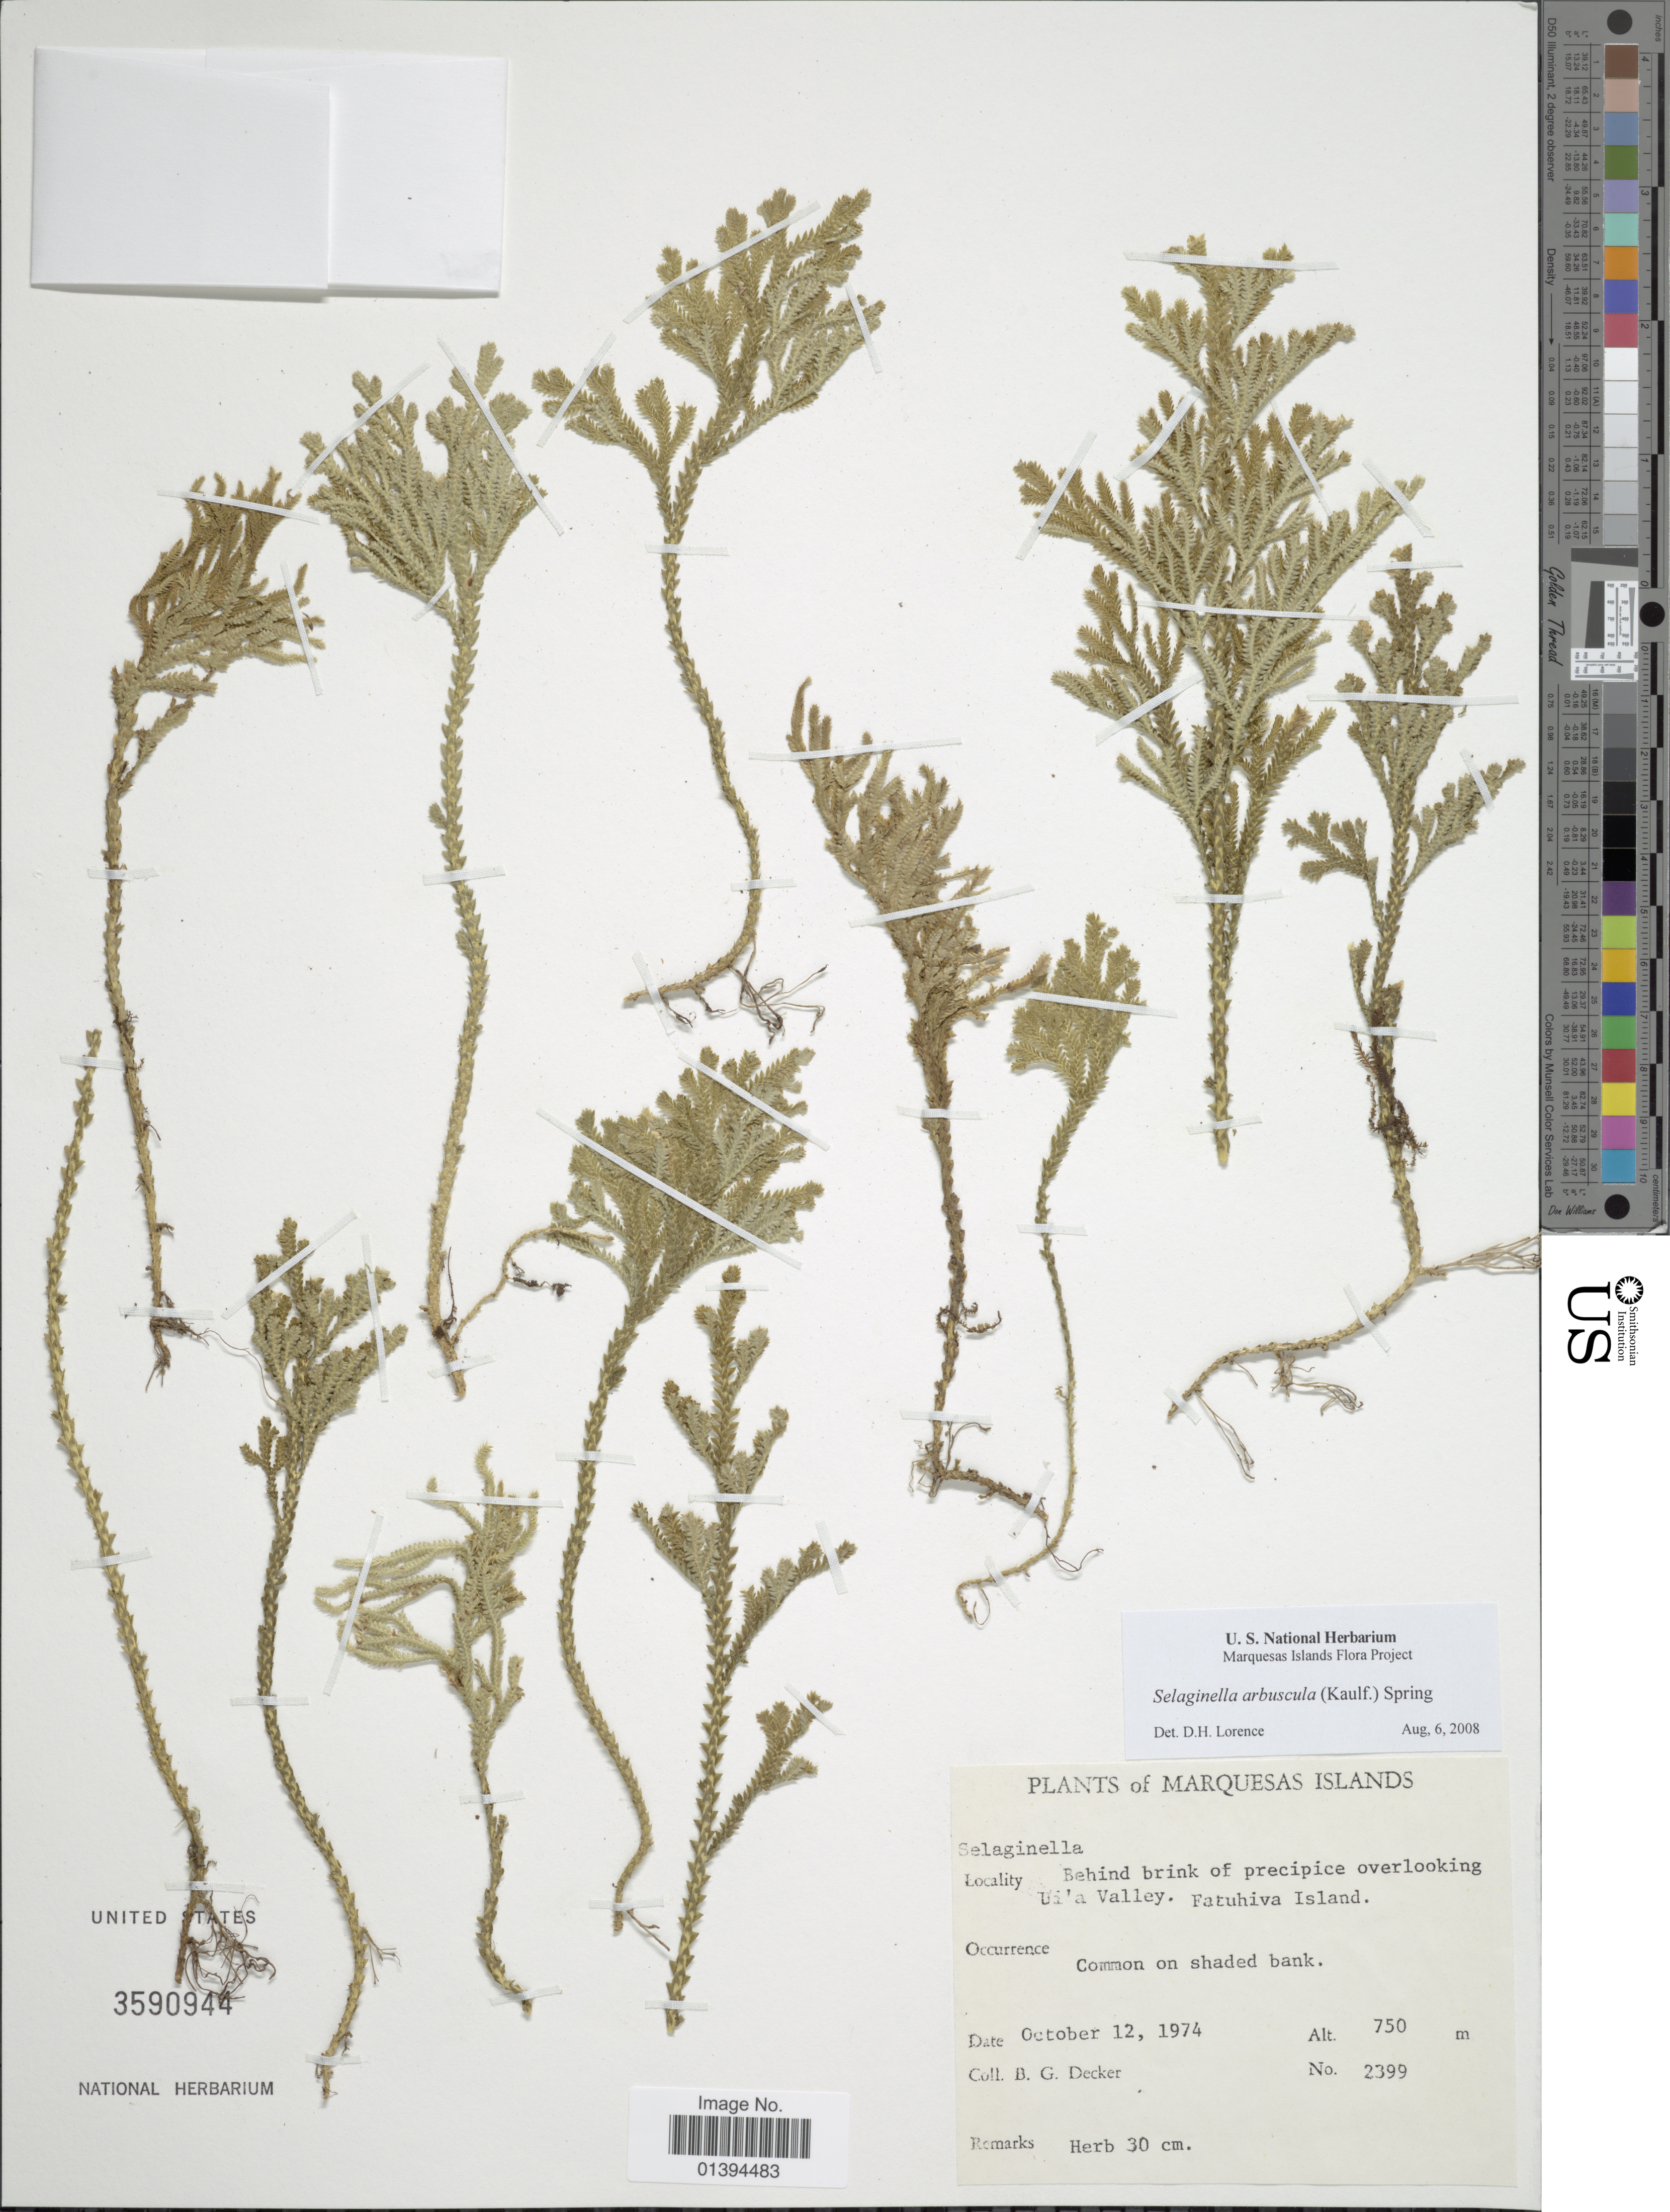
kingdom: Plantae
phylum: Tracheophyta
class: Lycopodiopsida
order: Selaginellales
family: Selaginellaceae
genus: Selaginella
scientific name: Selaginella arbuscula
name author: (Kualf.) Spring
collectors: B. G. Decker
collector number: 2399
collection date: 1974-10-12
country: French Polynesia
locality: Marquesas Islands, Behind brink of precipice overlooking Ui'a Valley, Fatuhiva Island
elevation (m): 750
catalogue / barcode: US 3590944